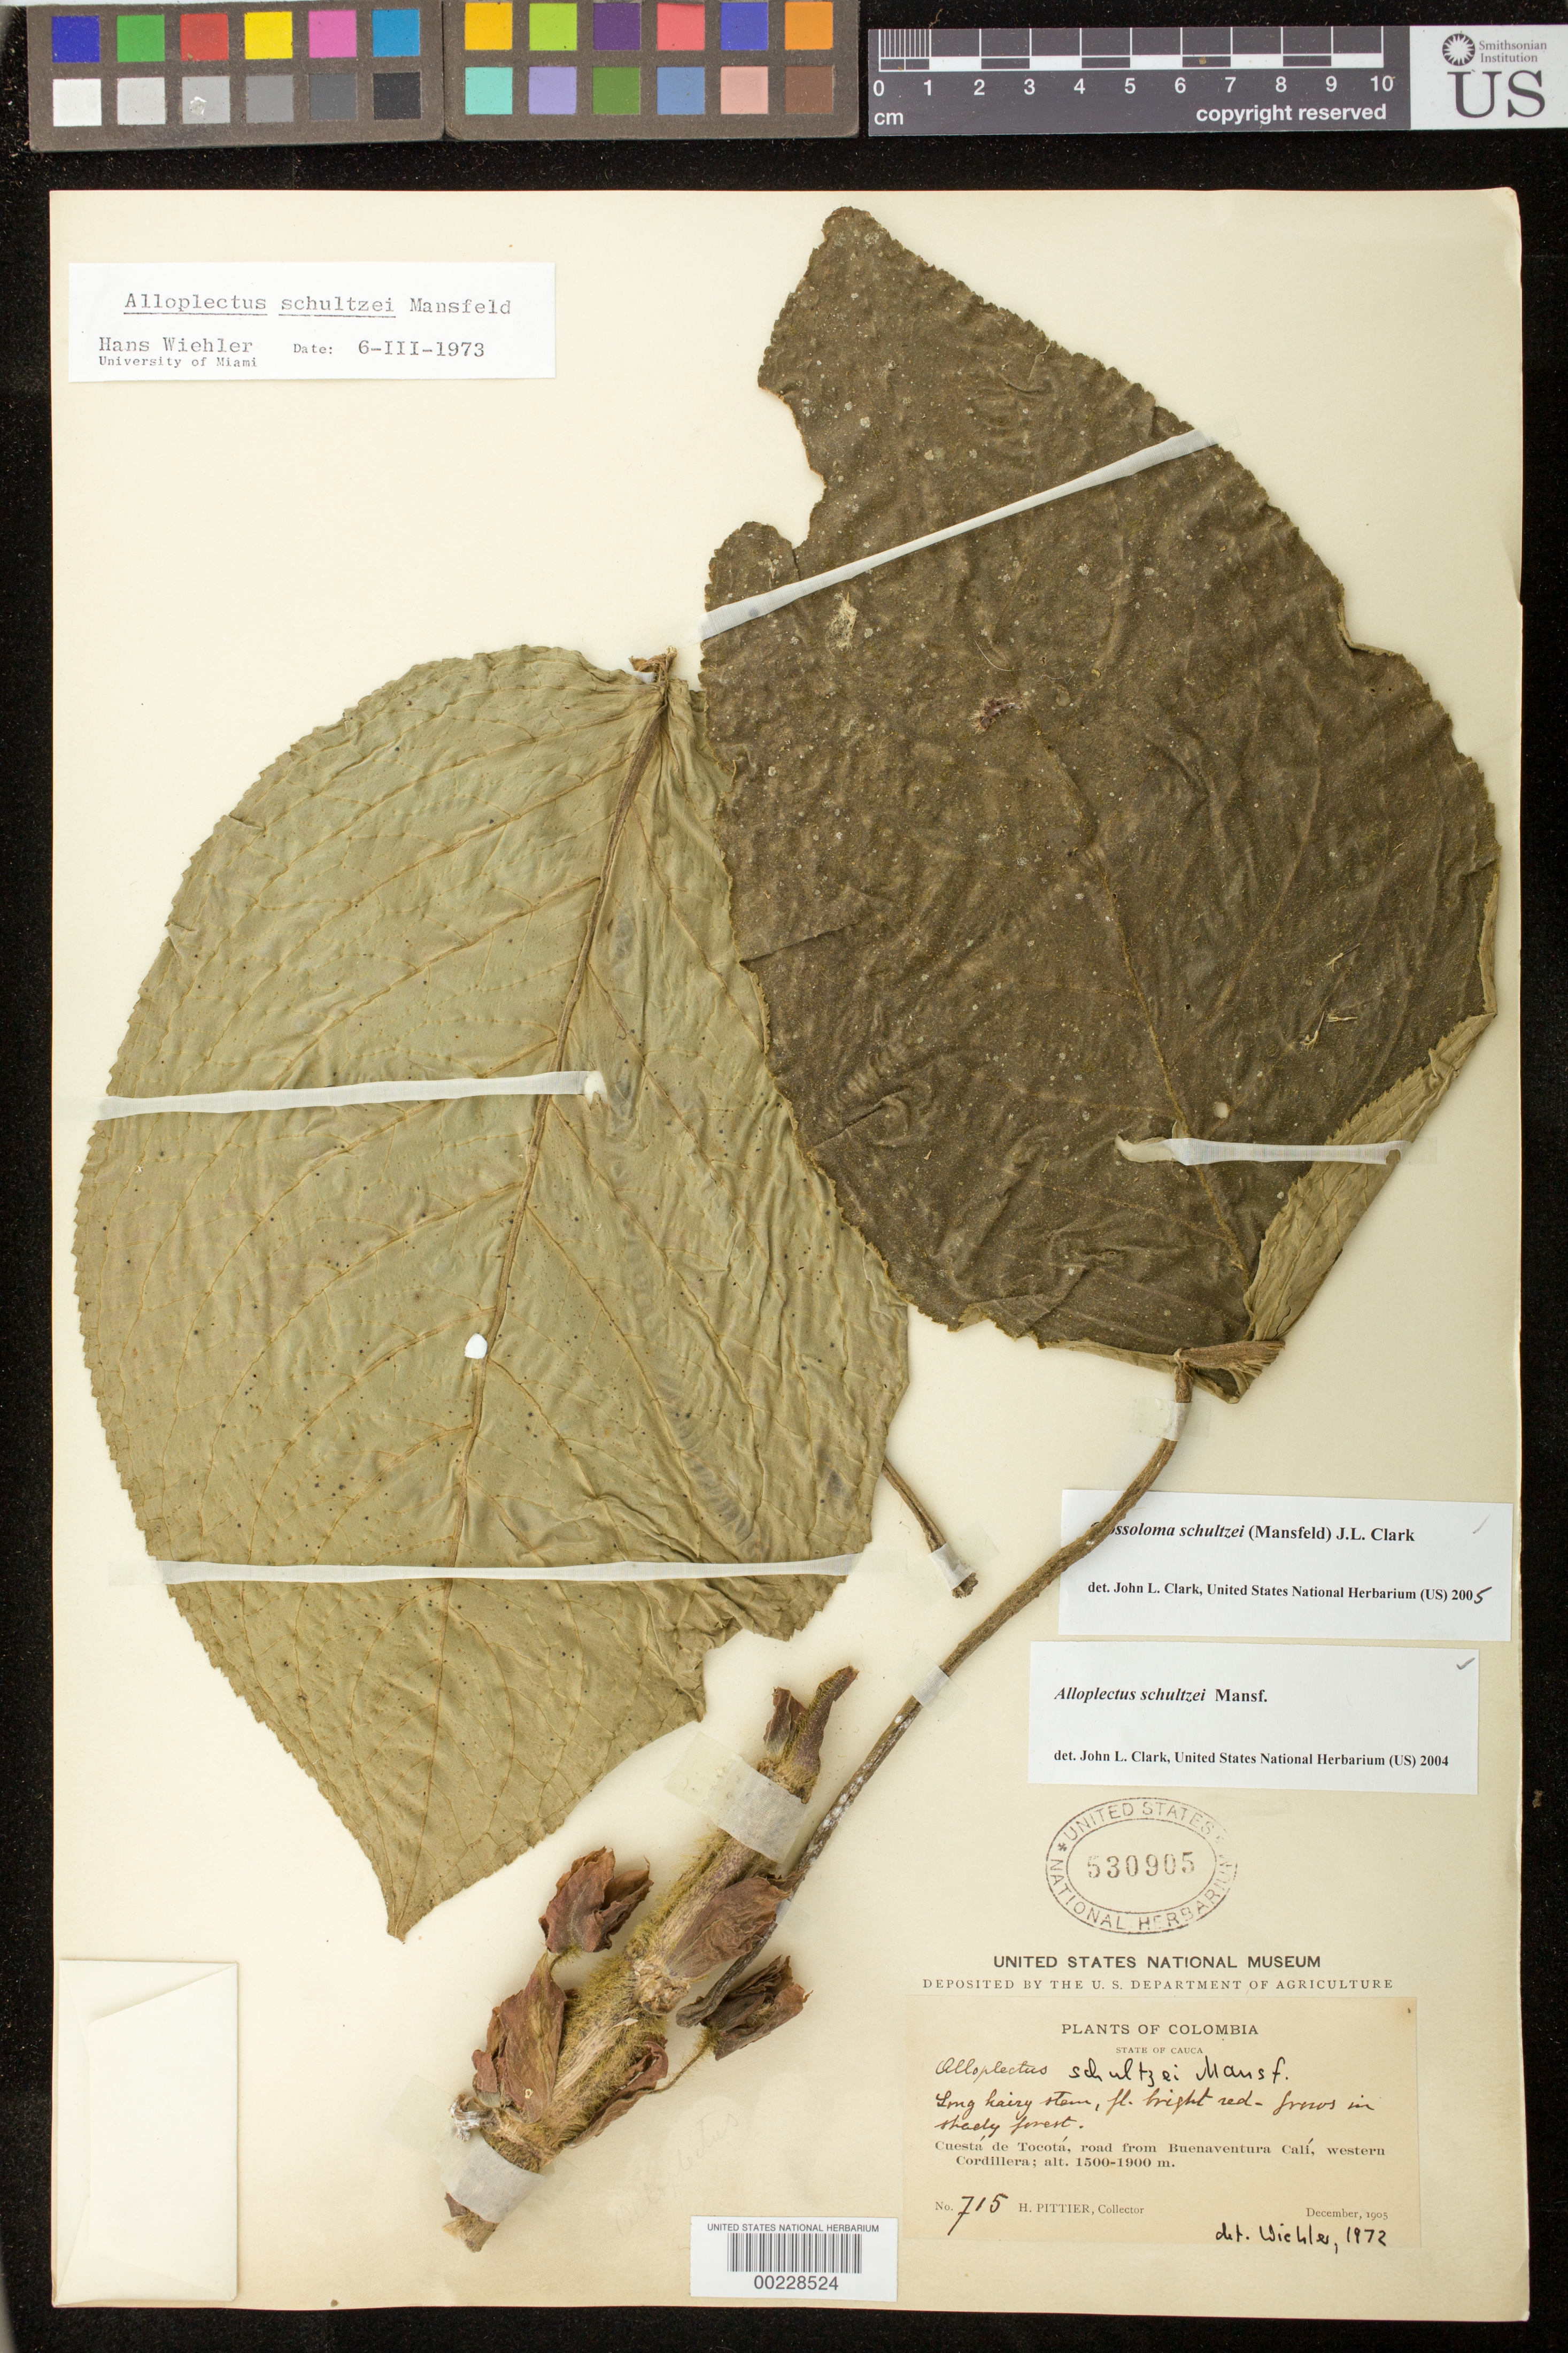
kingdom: Plantae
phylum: Tracheophyta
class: Magnoliopsida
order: Lamiales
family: Gesneriaceae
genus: Glossoloma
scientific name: Glossoloma schultzei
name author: (Mansf.) J.L. Clark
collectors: H. F. Pittier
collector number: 715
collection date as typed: Dec 1905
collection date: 1905-12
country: Colombia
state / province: Cauca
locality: Cuesta de Tocota, road from Buenaventura Cali, western Cordillera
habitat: Shady forest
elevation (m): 1500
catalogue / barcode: US 530905